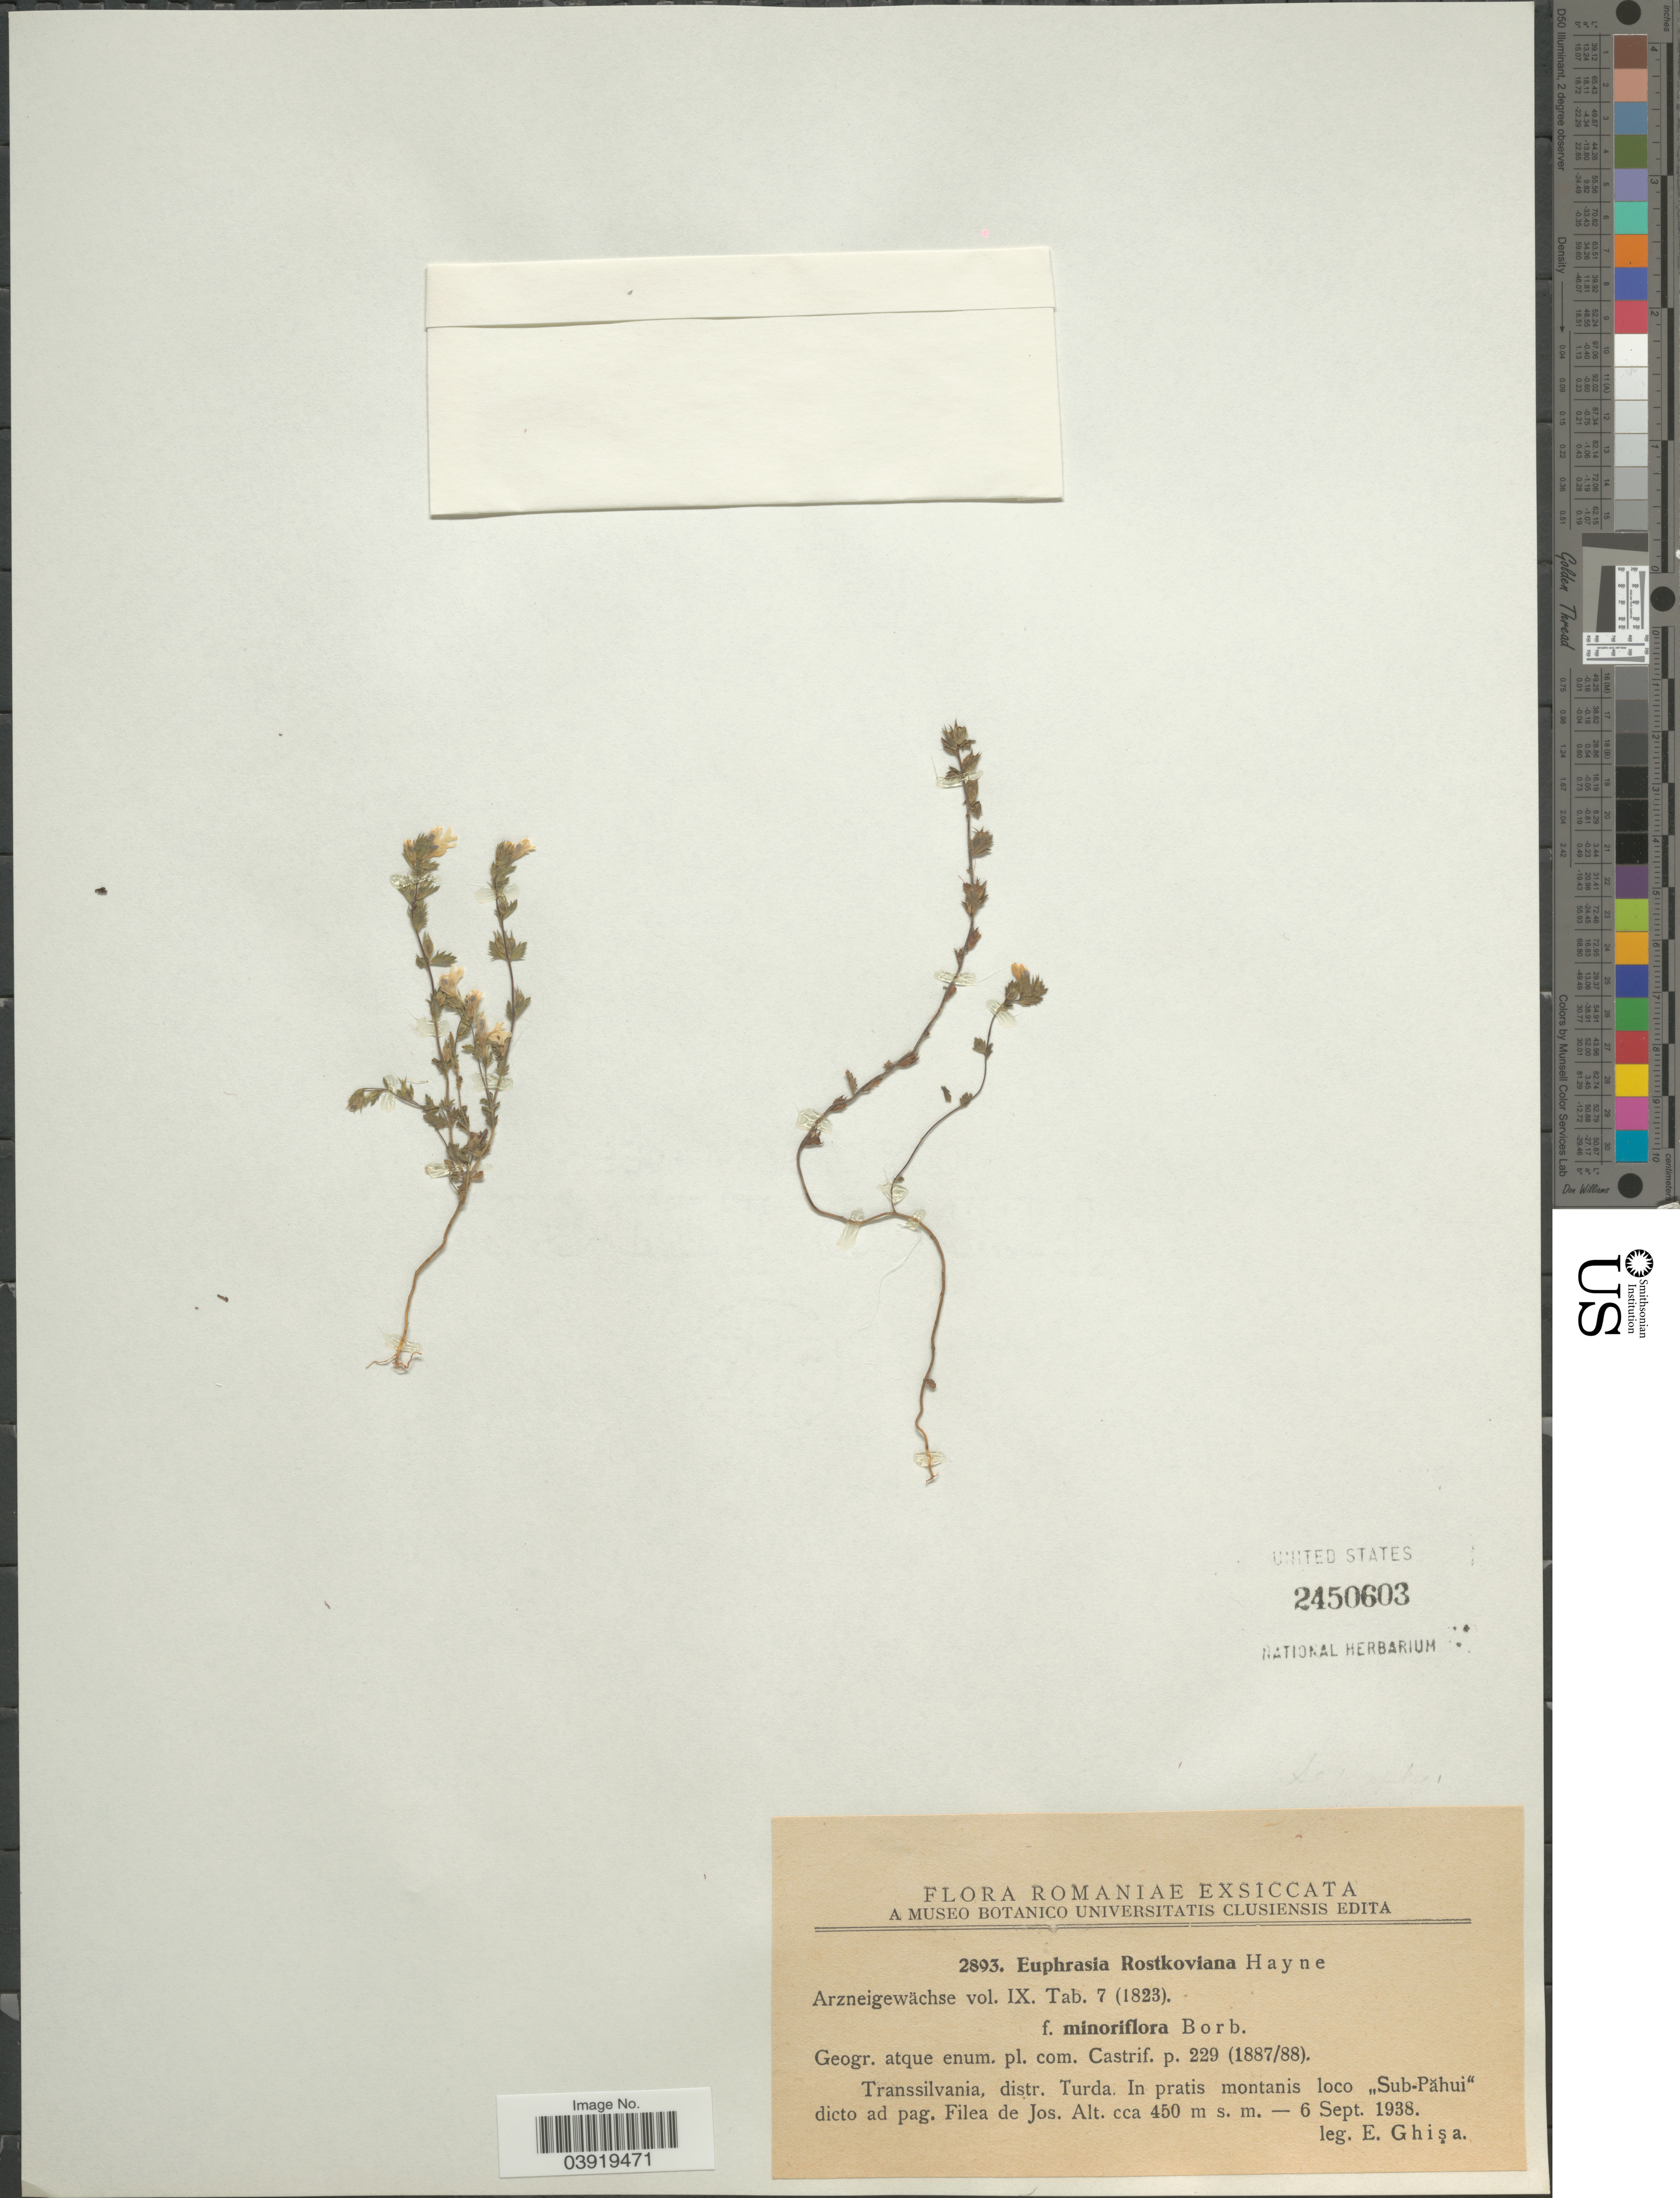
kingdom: Plantae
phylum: Tracheophyta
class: Magnoliopsida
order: Lamiales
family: Orobanchaceae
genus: Euphrasia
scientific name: Euphrasia rostkoviana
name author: Hayne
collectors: E. Ghisa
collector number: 2893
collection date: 1938-09-06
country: Romania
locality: Transsilvania, distr. Turda, In pratis montanis loco "Sub-Păhui" dicto ad pag. Filea de Jos.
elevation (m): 450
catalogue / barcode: US 2450603